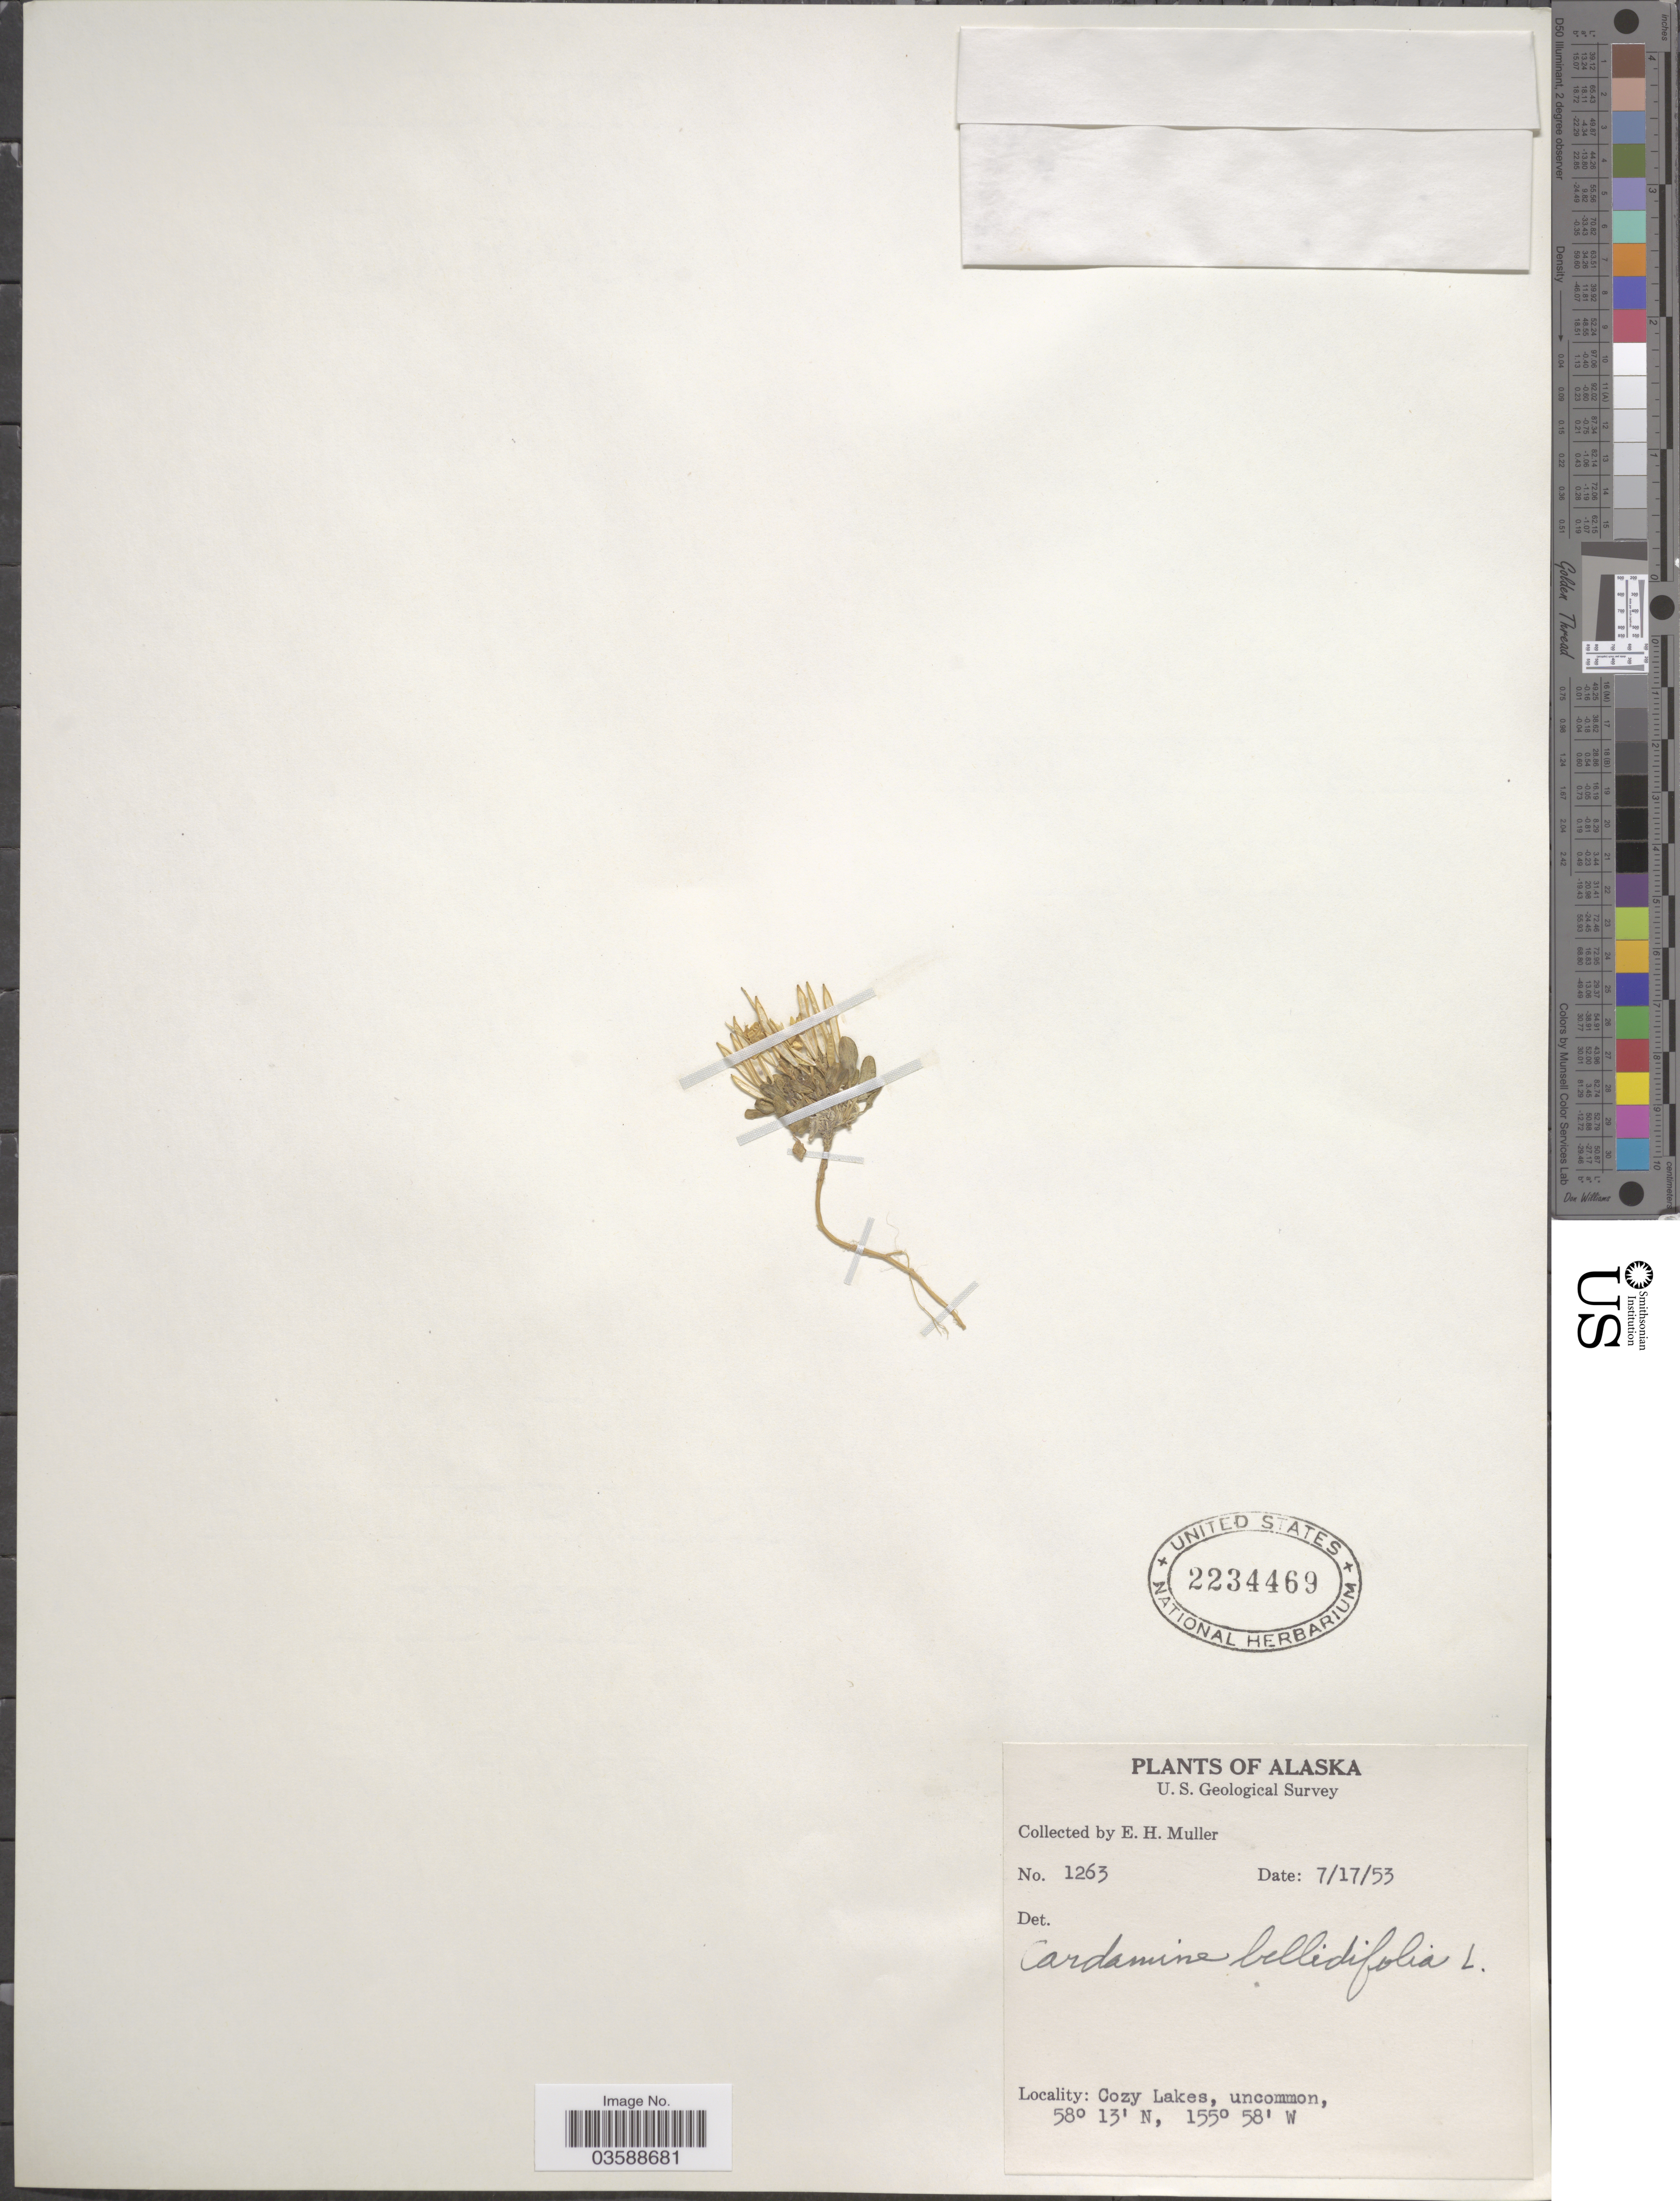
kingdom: Plantae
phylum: Tracheophyta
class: Magnoliopsida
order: Brassicales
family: Brassicaceae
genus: Cardamine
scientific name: Cardamine bellidifolia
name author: L.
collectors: E. H. Muller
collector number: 1263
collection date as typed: Transcribed d/m/y: 17/7/53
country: United States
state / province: Alaska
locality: Cozy Lakes.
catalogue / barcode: US 2234469